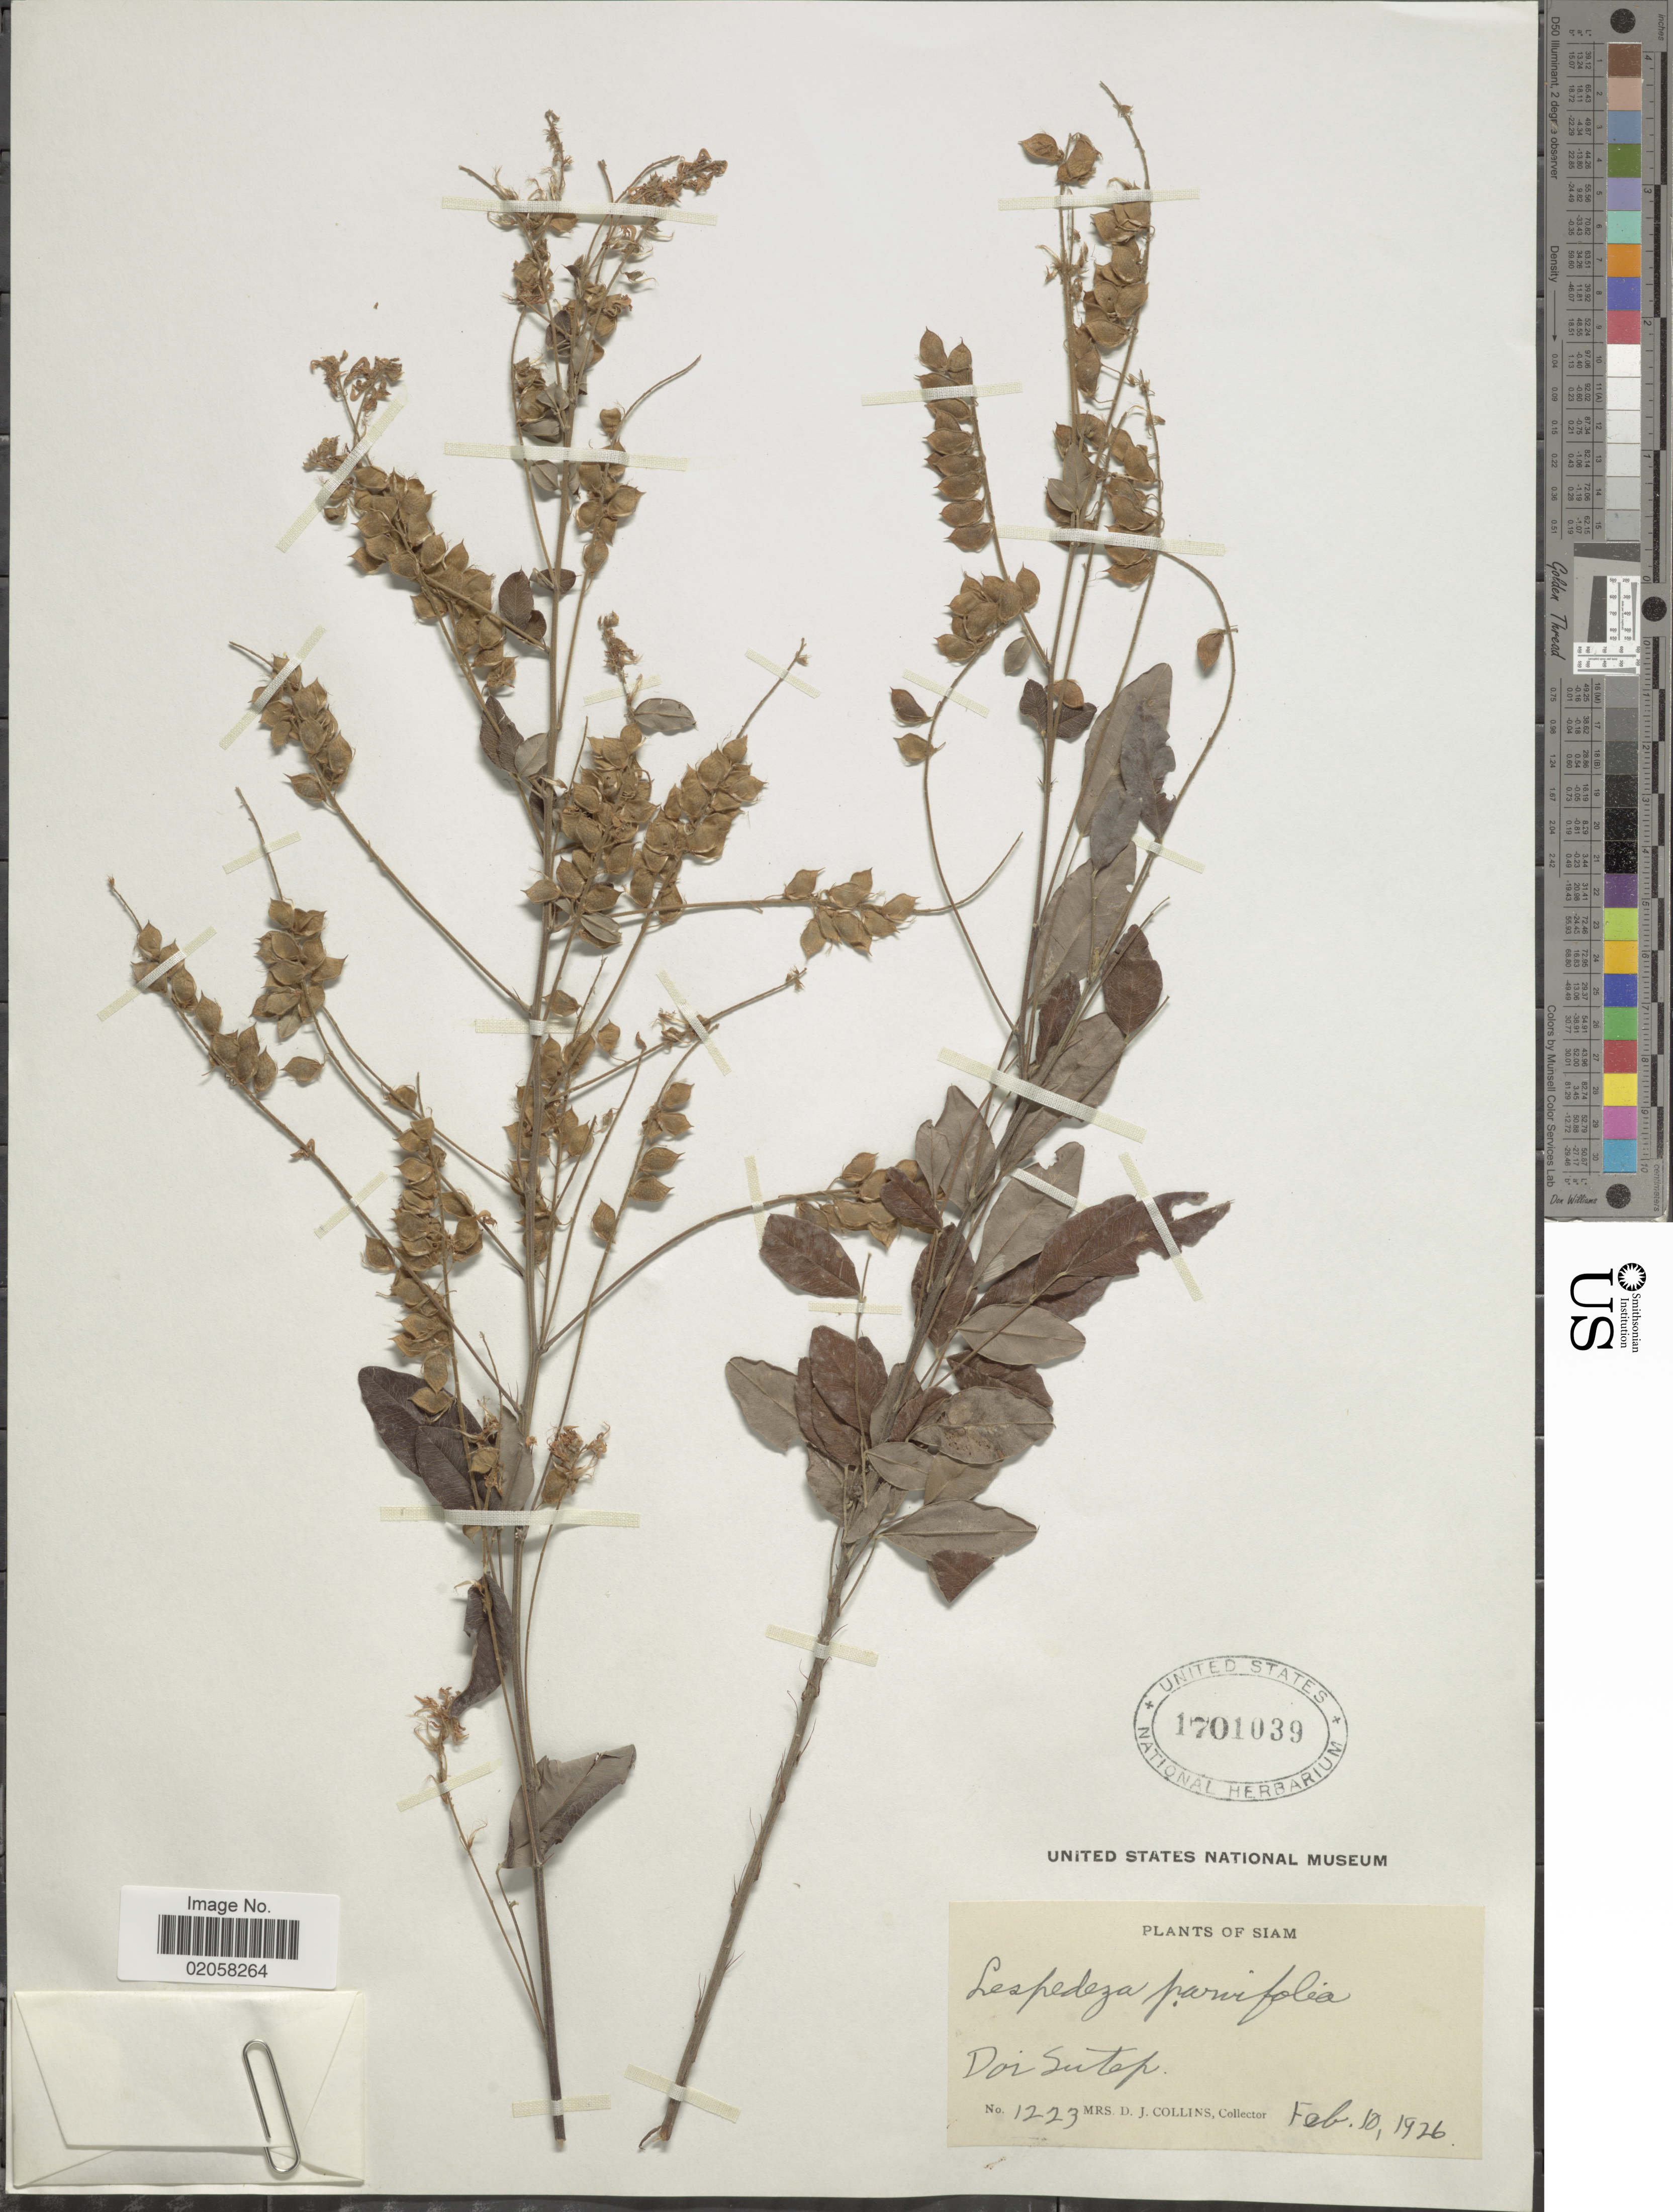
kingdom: Plantae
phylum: Tracheophyta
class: Magnoliopsida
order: Fabales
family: Fabaceae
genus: Campylotropis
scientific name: Campylotropis parviflora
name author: (Kurz) Schindl.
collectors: Mrs. D. J. Collins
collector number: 1223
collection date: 1926-02-10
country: Thailand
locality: Siam, Doi Sutep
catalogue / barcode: US 1701039